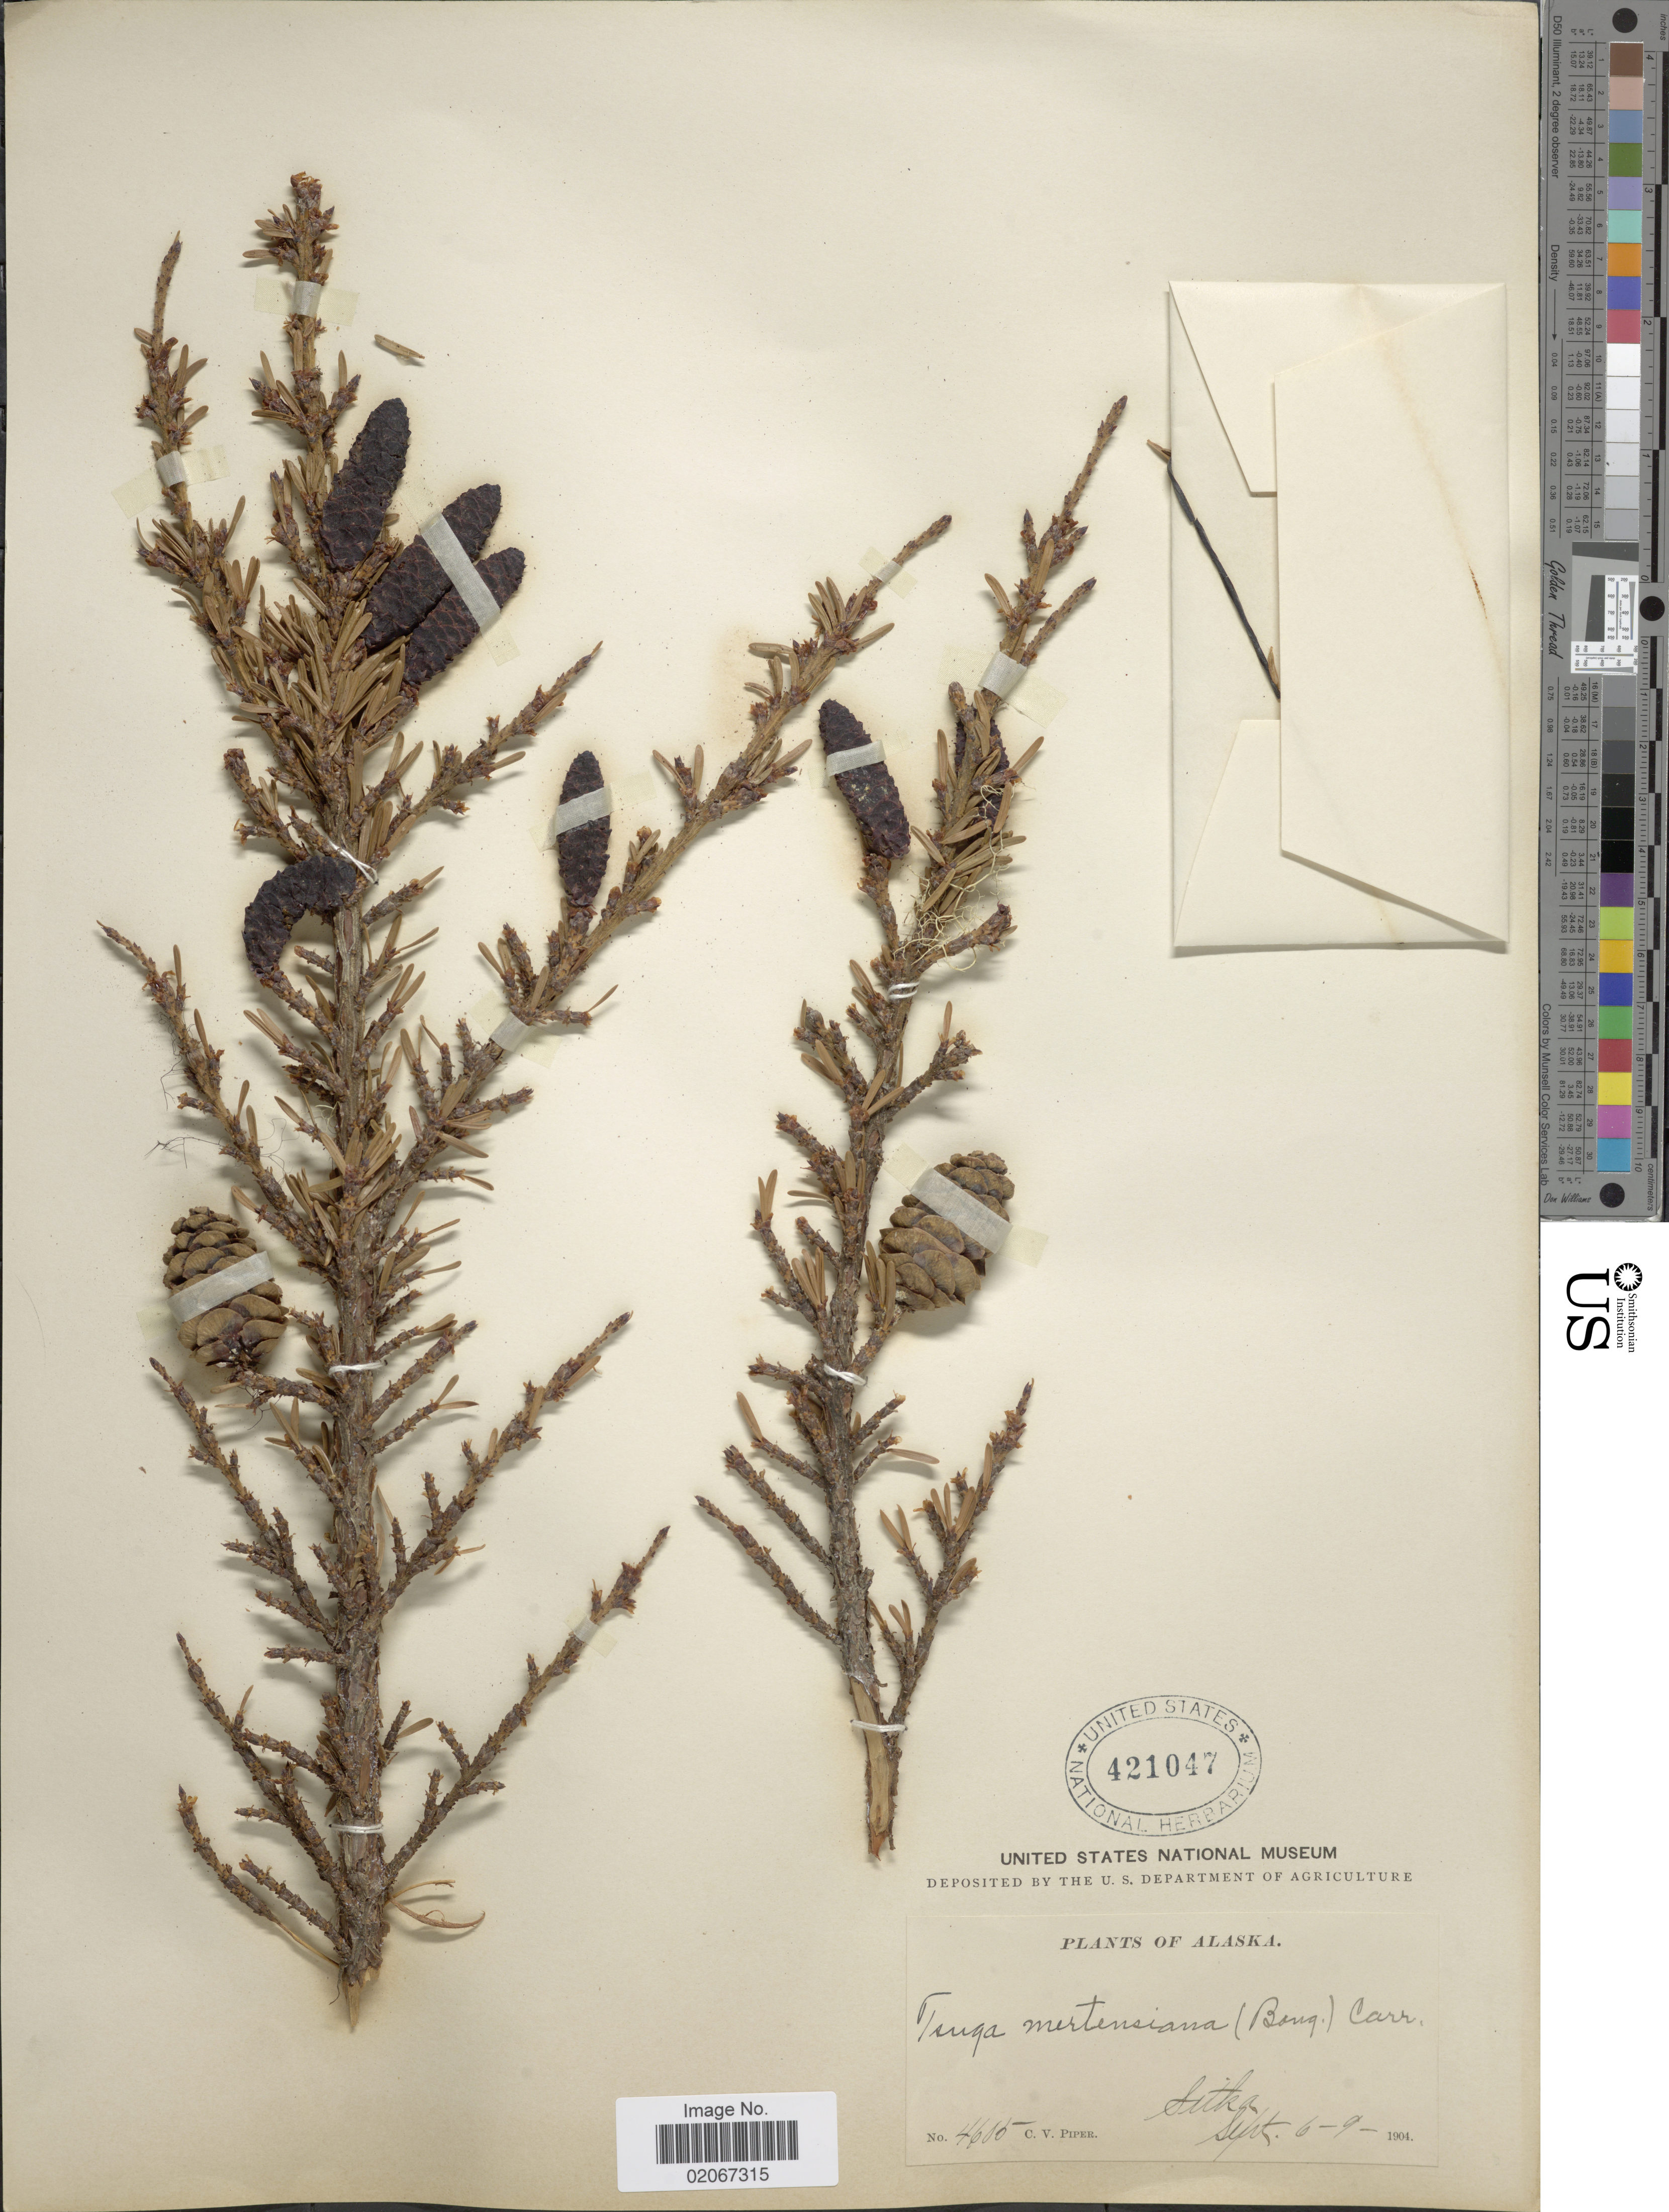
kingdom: Plantae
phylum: Tracheophyta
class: Pinopsida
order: Pinales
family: Pinaceae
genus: Tsuga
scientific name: Tsuga mertensiana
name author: (Bong.) Carrière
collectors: C. V. Piper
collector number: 4605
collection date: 1904-09-06/1904-09-09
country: United States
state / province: Alaska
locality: Sitka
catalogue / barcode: US 421047